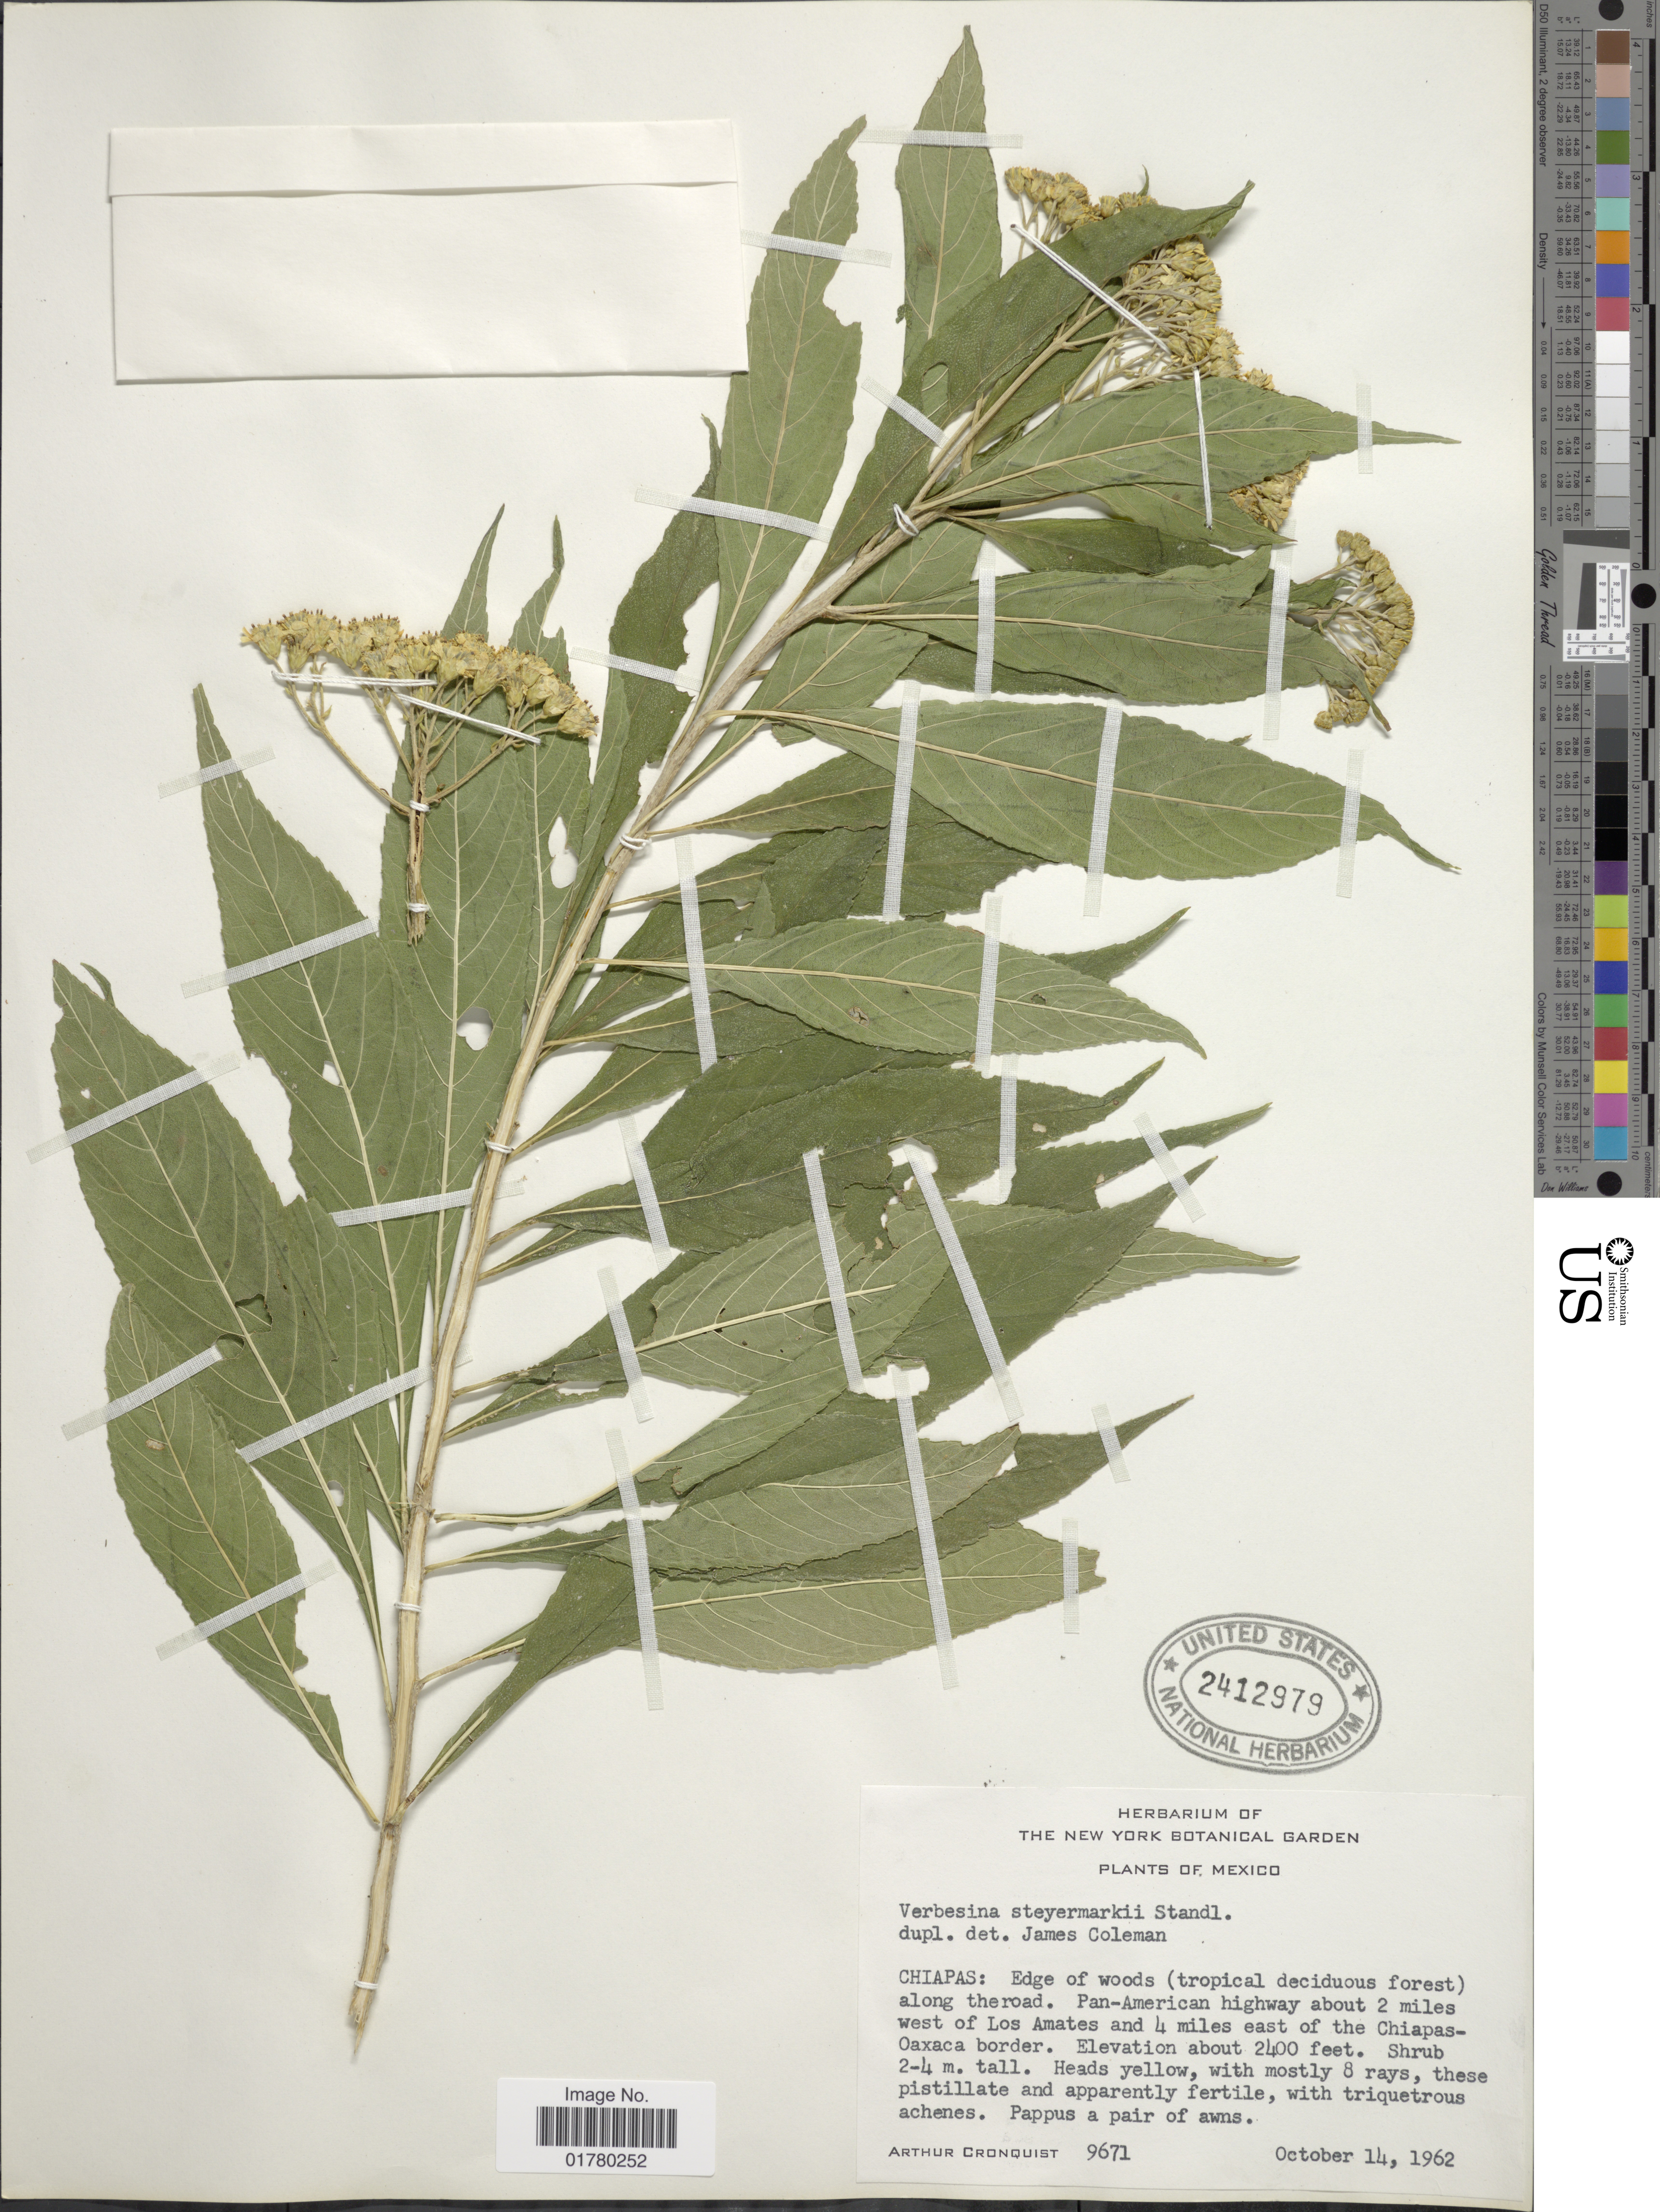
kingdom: Plantae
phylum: Tracheophyta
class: Magnoliopsida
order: Asterales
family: Asteraceae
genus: Verbesina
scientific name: Verbesina steyermarkii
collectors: A. J. Cronquist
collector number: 9671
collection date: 1962-10-14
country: Mexico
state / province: Chiapas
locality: Edge of woods (tropical deciduous forest) along the road. Pan-American highway about 2 miles west of Los Amates and 4 miles east of the Chiapas-Oaxaca border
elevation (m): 732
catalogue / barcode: US 2412979